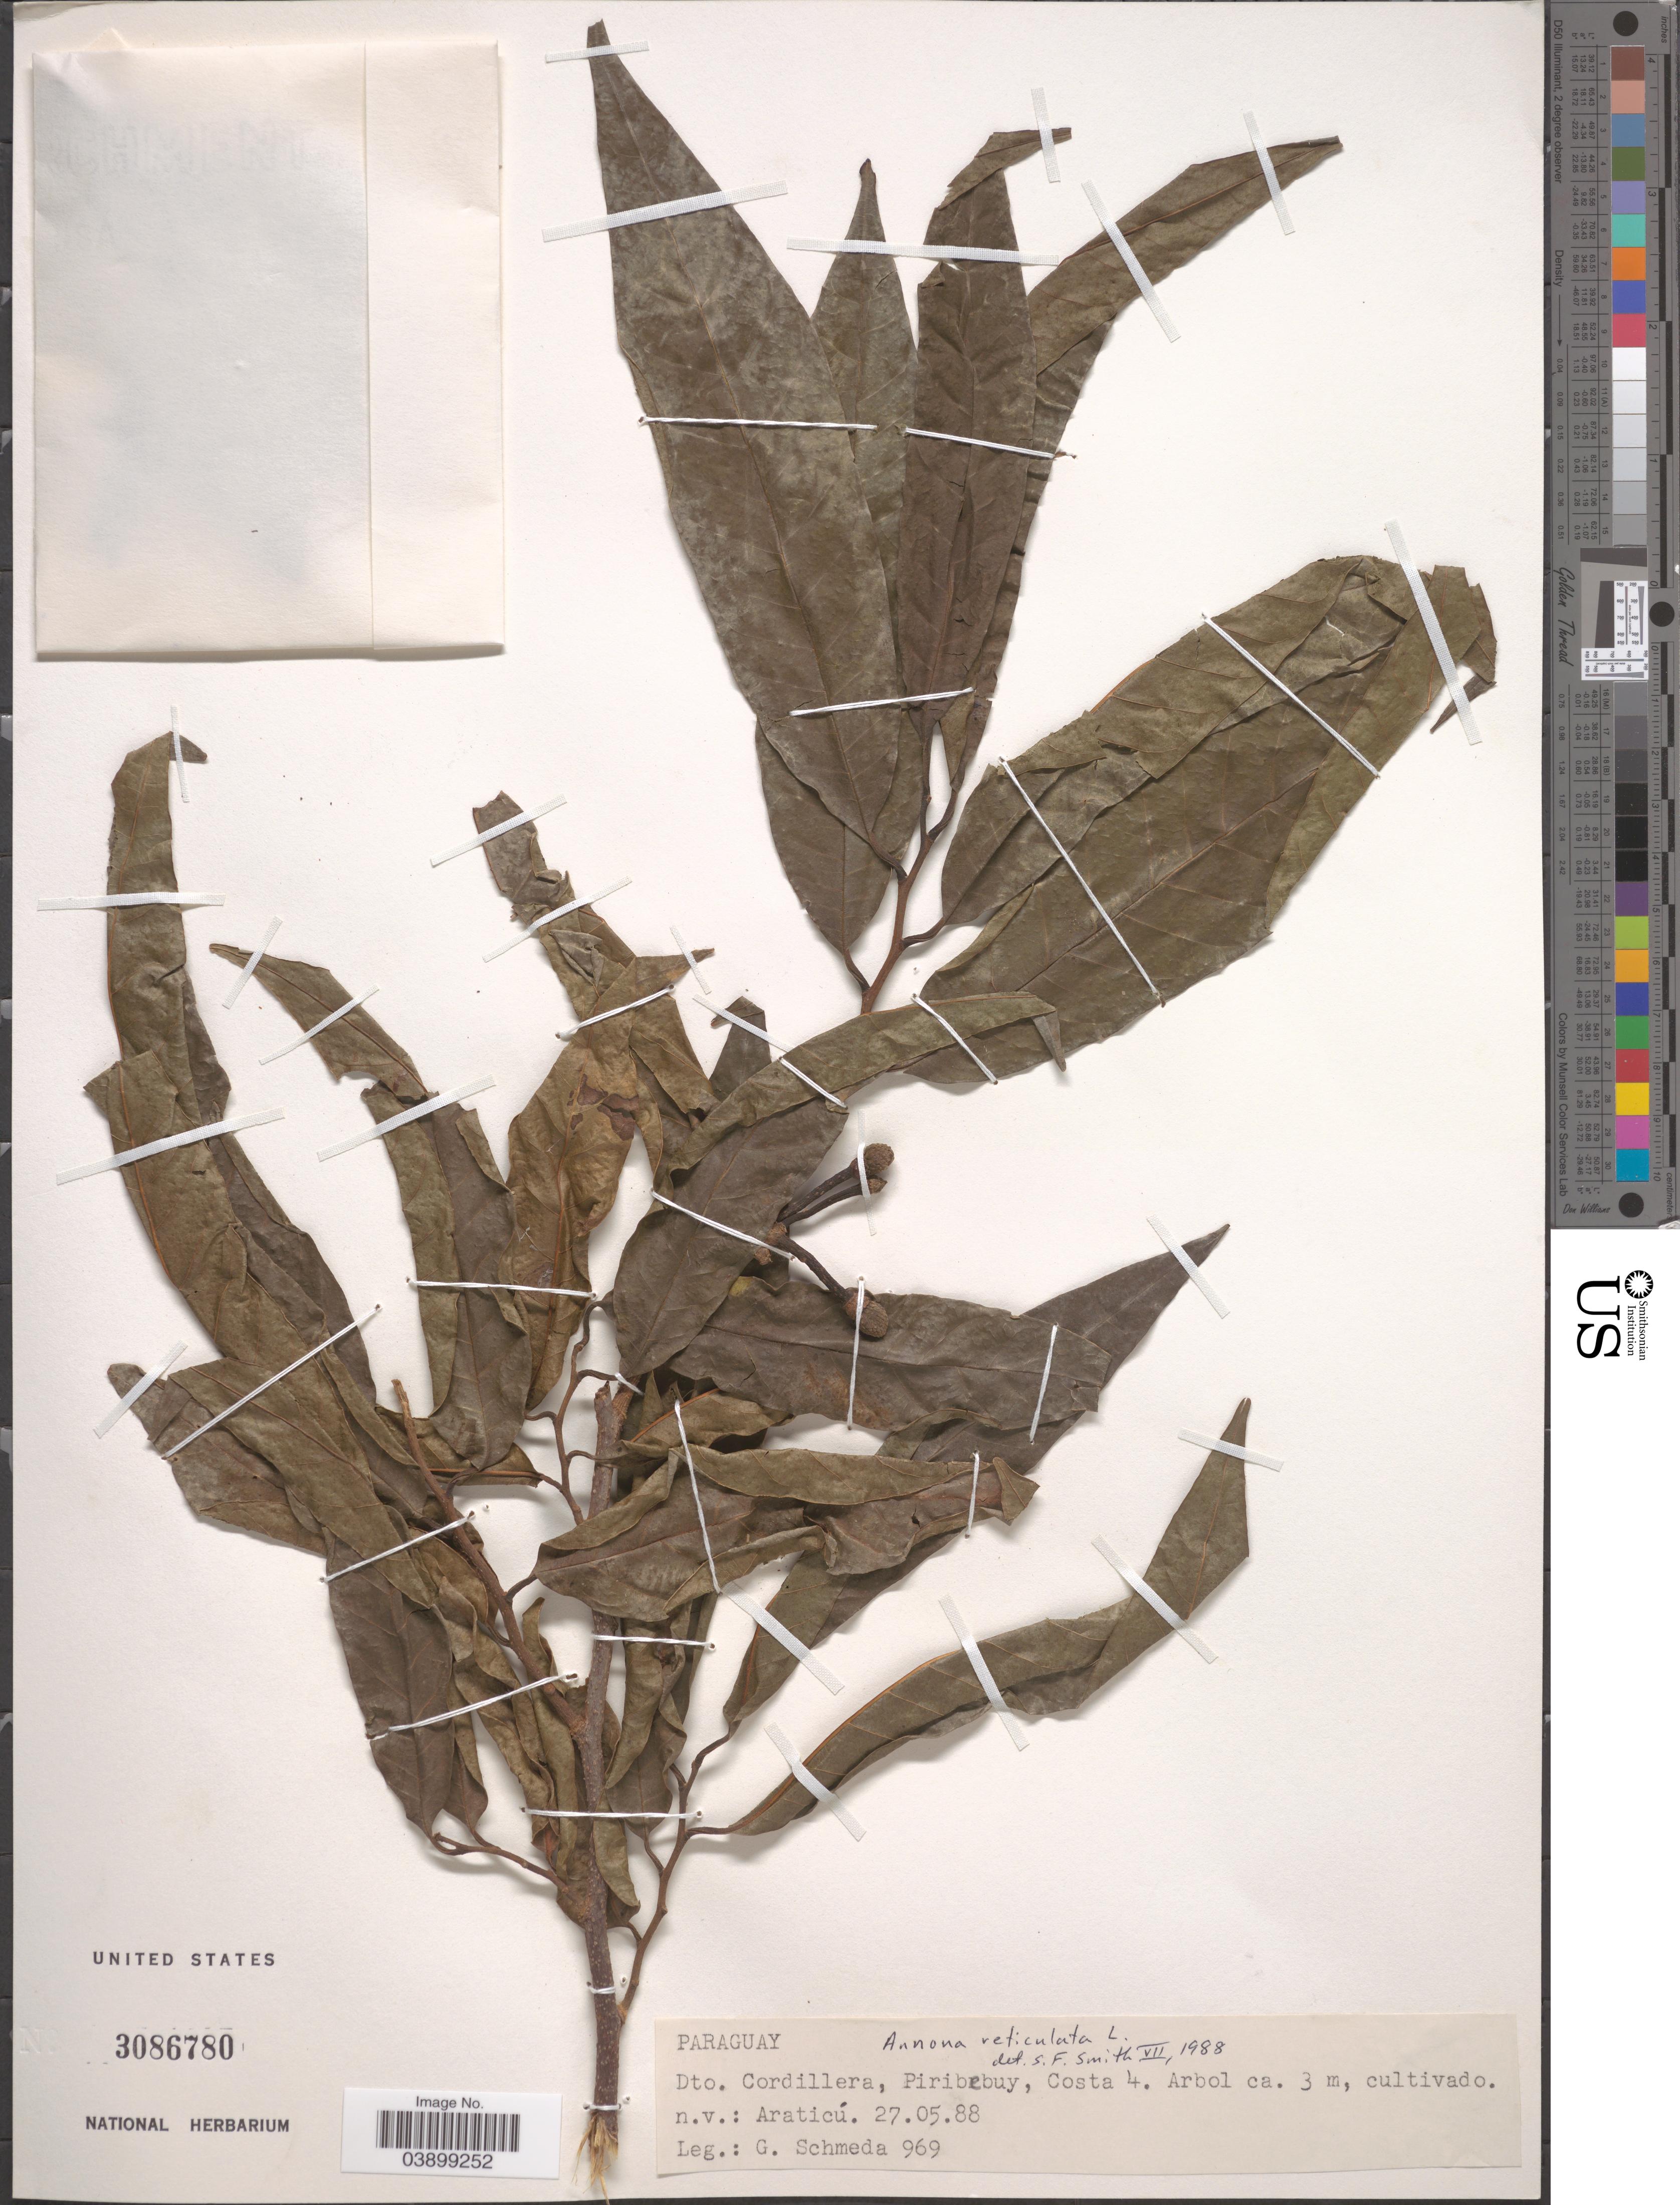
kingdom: Plantae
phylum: Tracheophyta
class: Magnoliopsida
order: Magnoliales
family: Annonaceae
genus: Annona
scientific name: Annona reticulata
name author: L.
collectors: G. Schmeda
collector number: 969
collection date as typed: Transcribed d/m/y: 27/5/88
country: Paraguay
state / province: Cordillera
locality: Dto. Cordillera, Piribebuy, Costa 4. n.v.: Araticú [unsure placement].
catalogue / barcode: US 3086780